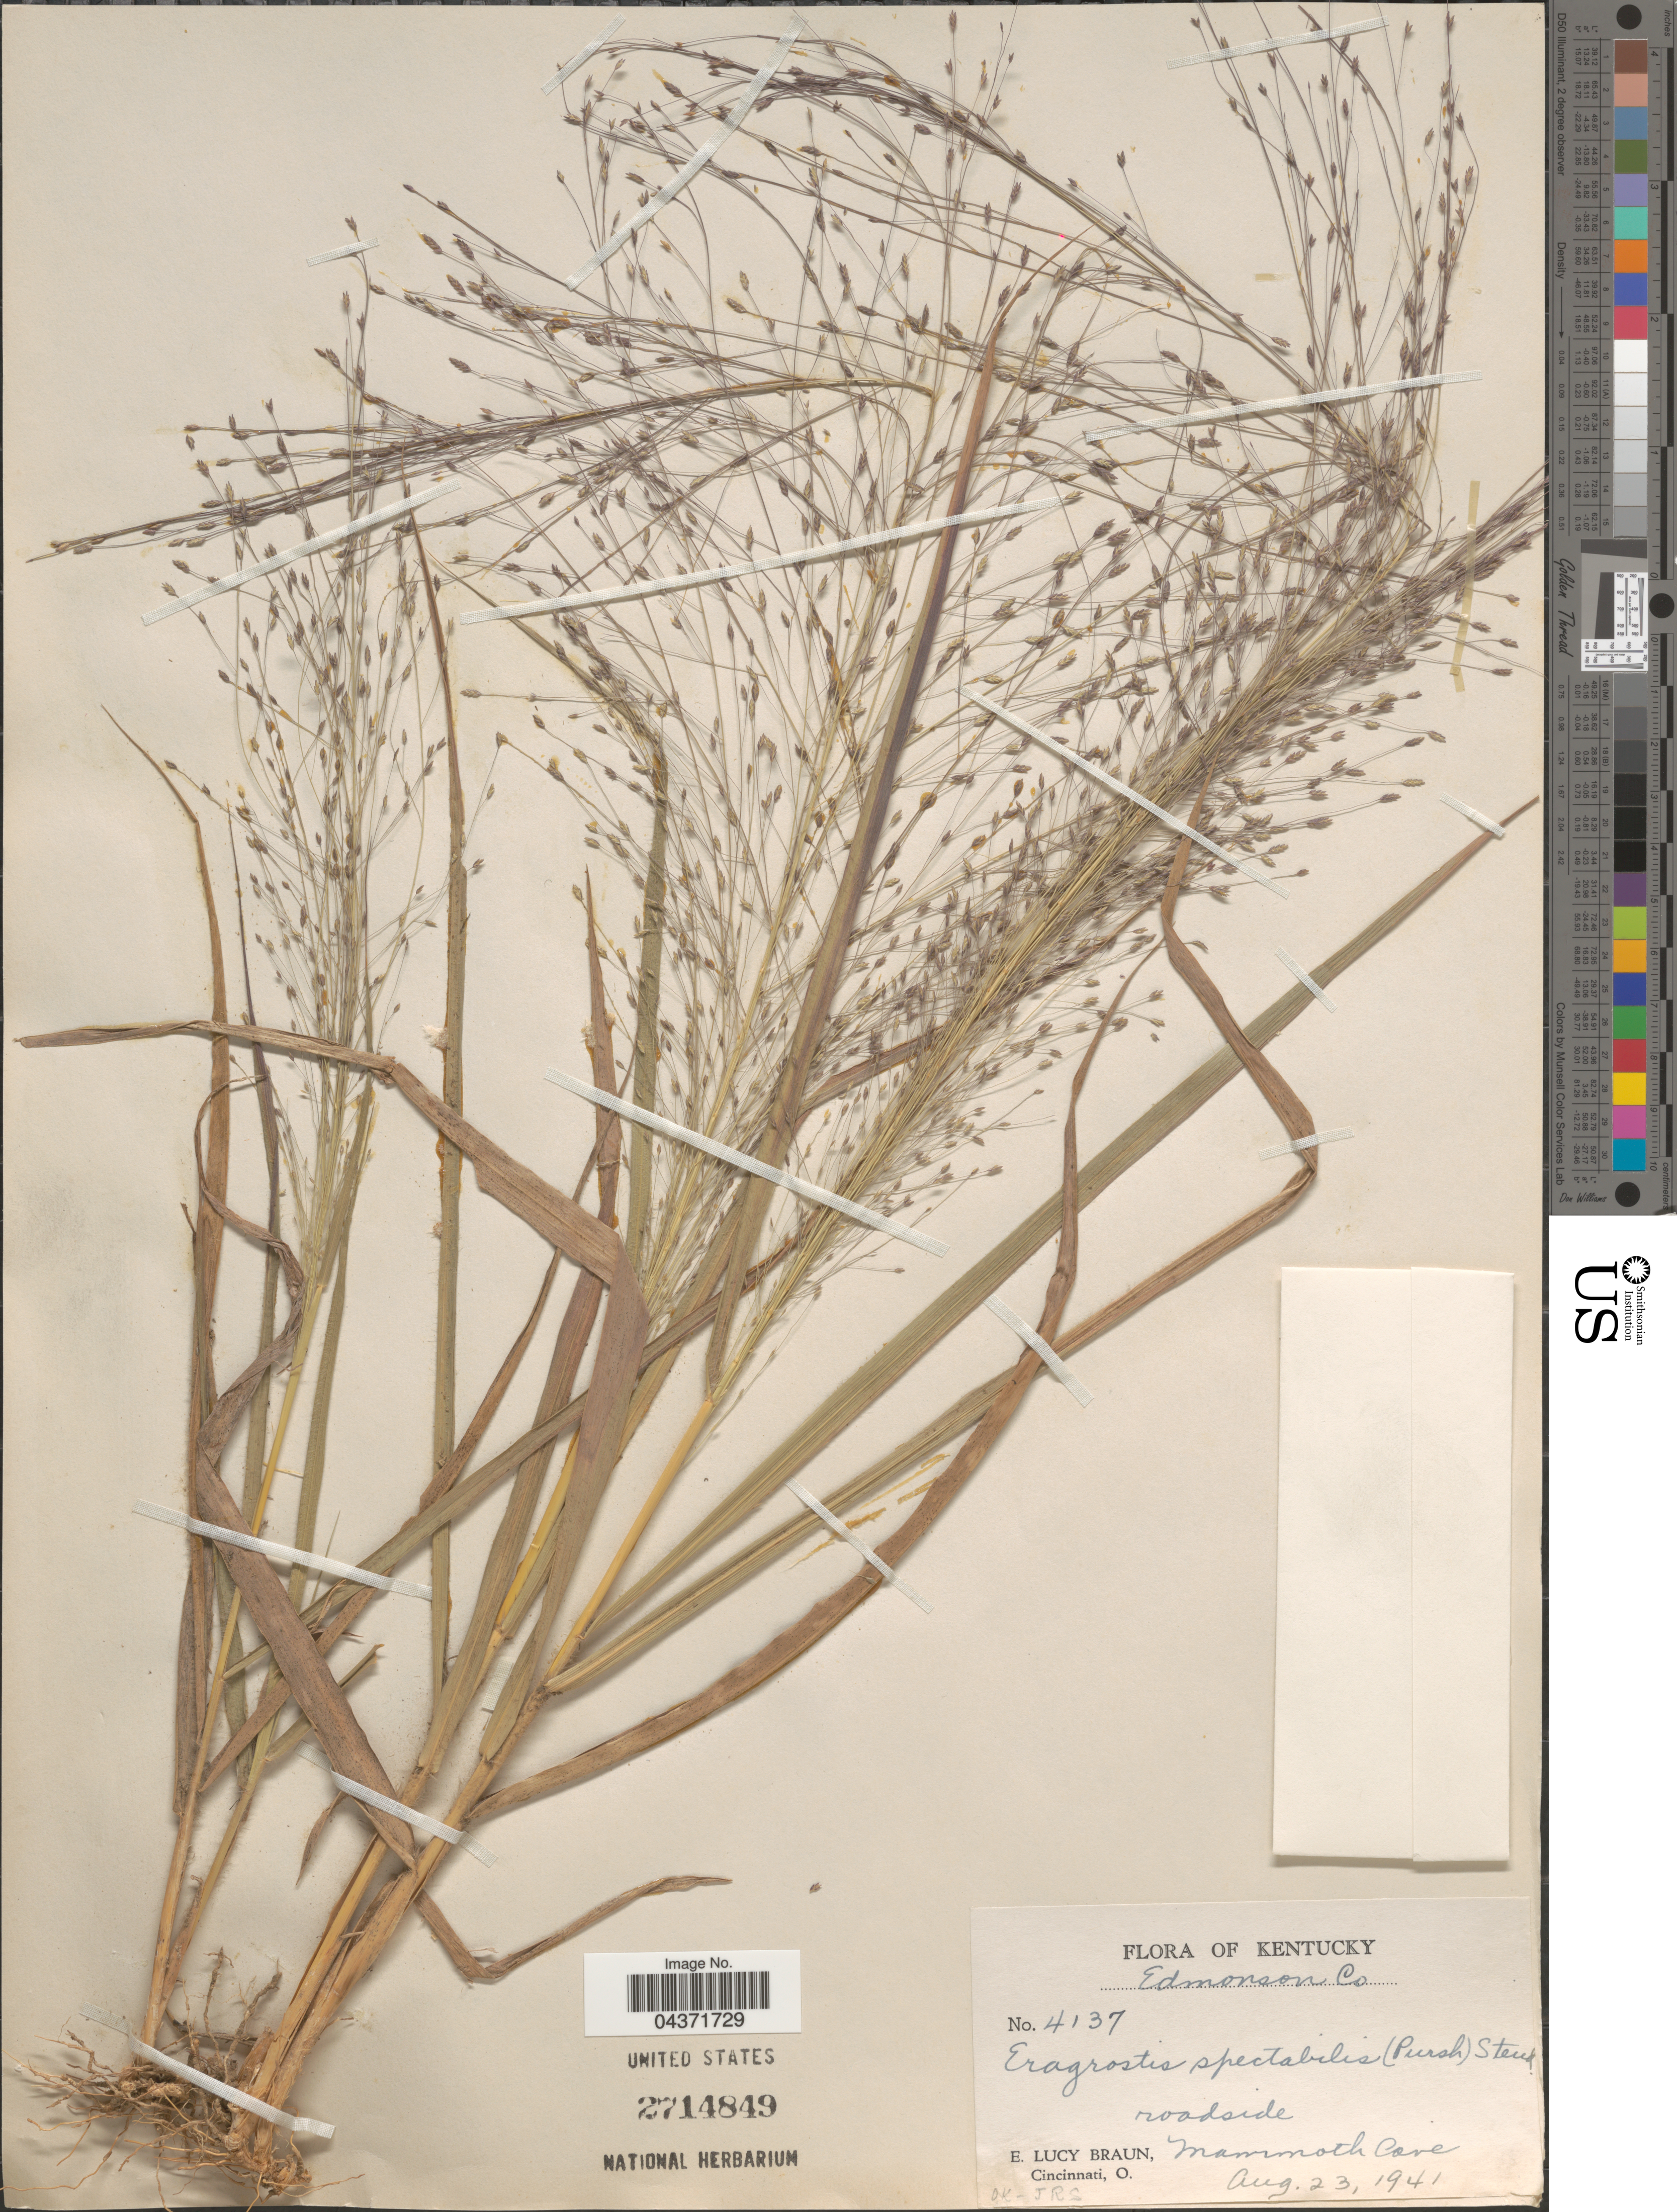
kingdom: Plantae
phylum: Tracheophyta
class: Liliopsida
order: Poales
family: Poaceae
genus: Eragrostis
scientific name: Eragrostis spectabilis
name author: (Pursh) Steud.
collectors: E. L. Braun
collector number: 4137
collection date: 1941-08-23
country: United States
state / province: Kentucky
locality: Edmonson Co. Mammoth Cave.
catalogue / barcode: US 2714849